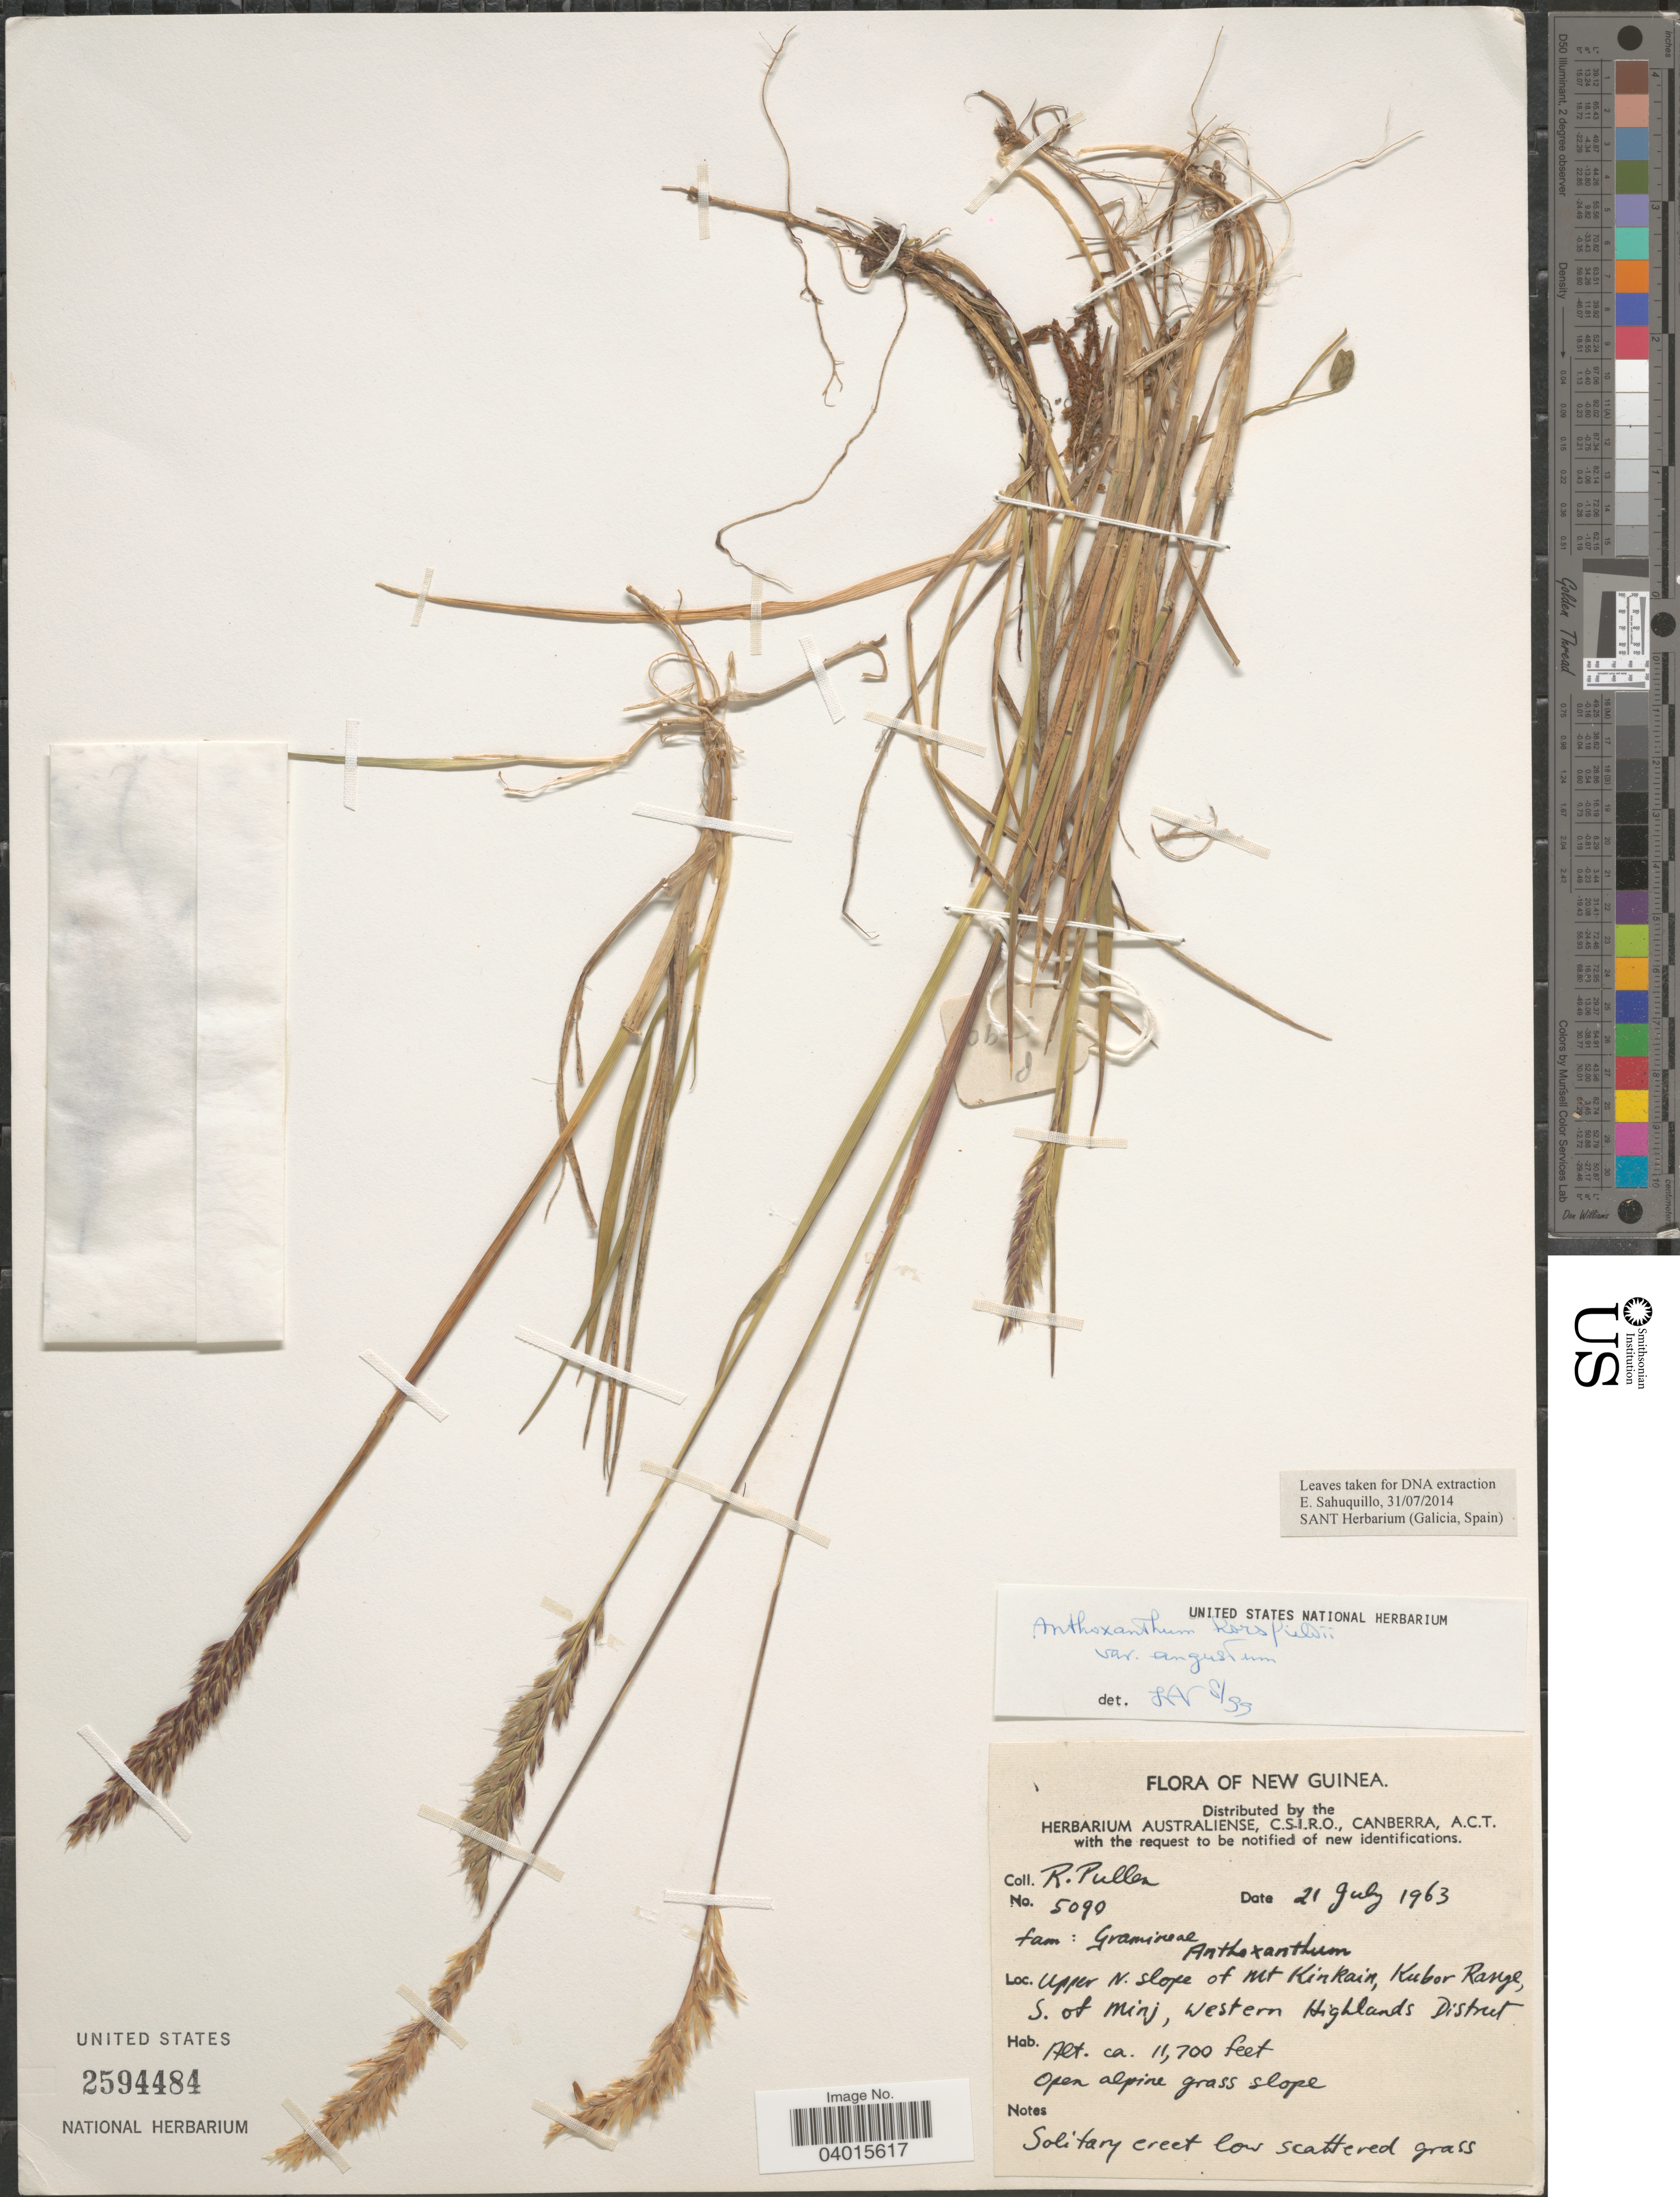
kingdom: Plantae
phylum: Tracheophyta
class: Liliopsida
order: Poales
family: Poaceae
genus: Anthoxanthum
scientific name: Anthoxanthum horsfieldii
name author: (Benn.) Mez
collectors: R. Pullen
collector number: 5090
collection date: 1963-07-21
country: Papua New Guinea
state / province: Western Highlands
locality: New Guinea. Upper N. slope o fMt Kinkain, Kubor Range, S. of Minj, Western Highlands District.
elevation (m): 3566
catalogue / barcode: US 2594484